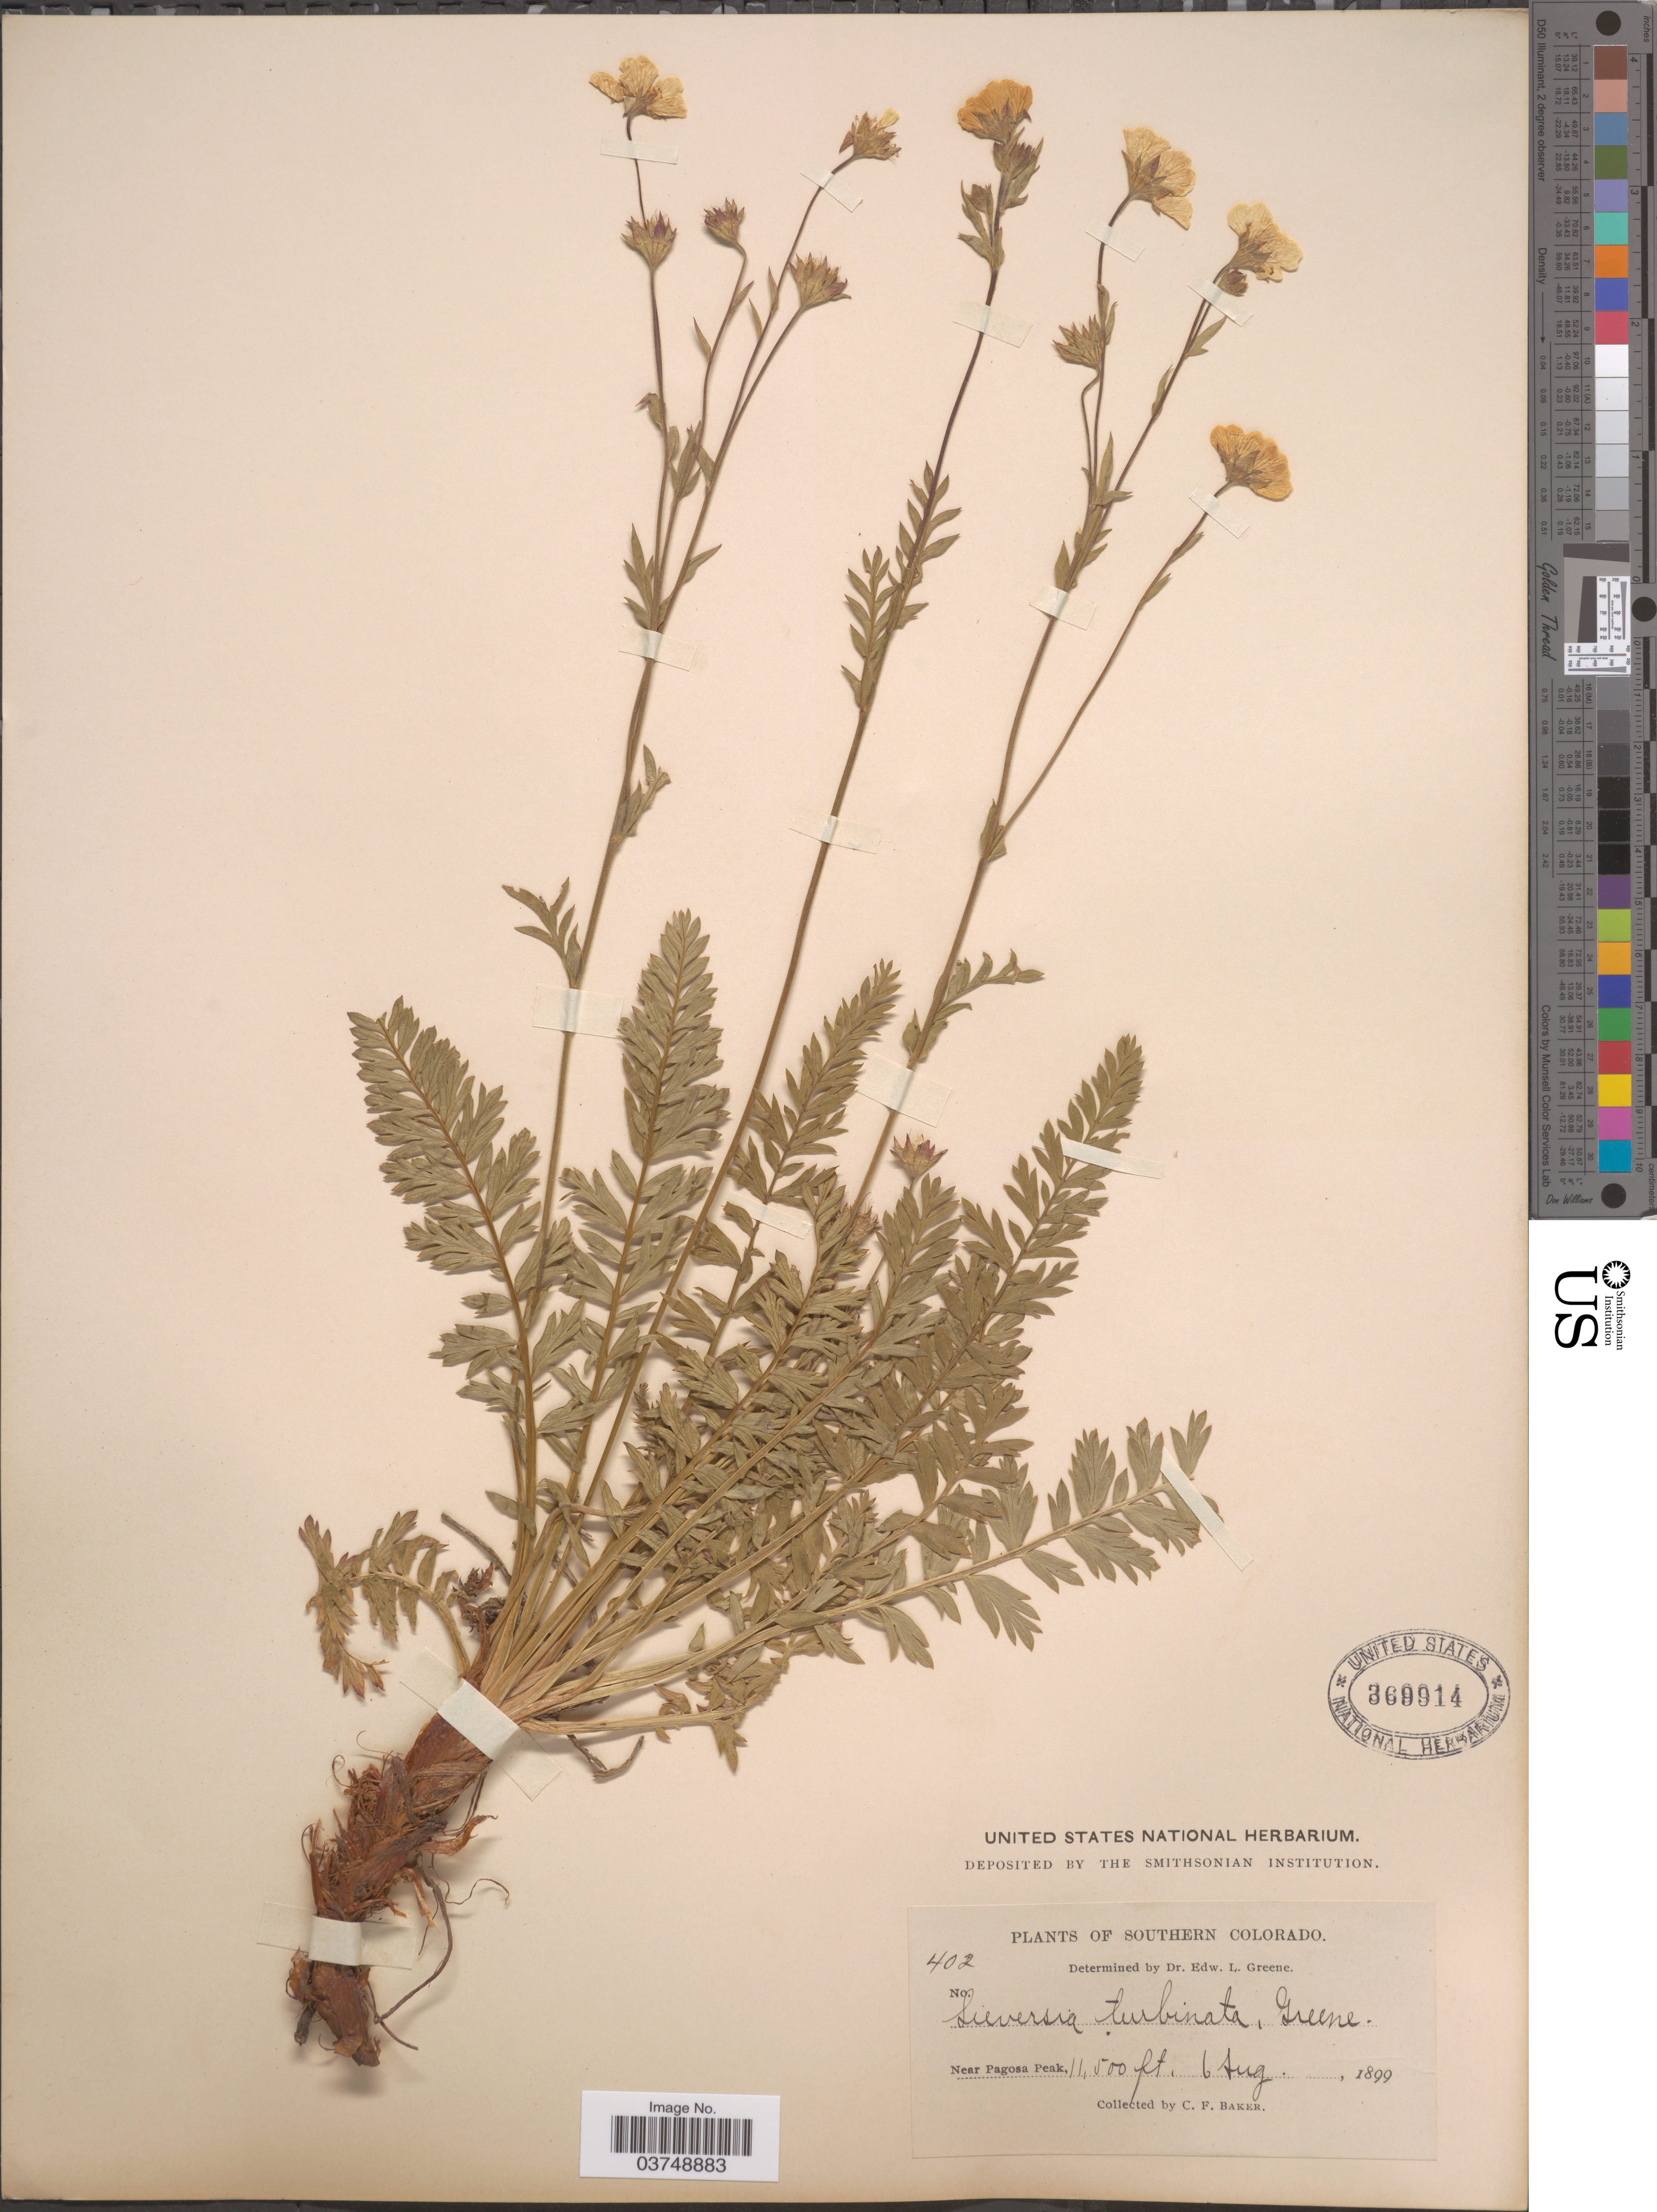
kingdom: Plantae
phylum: Tracheophyta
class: Magnoliopsida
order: Rosales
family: Rosaceae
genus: Geum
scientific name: Geum rossii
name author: (R. Br.) Ser.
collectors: C. F. Baker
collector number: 402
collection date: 1899-08-06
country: United States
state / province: Colorado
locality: Southern Colorado. Near Pagosa Peak.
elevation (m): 3505